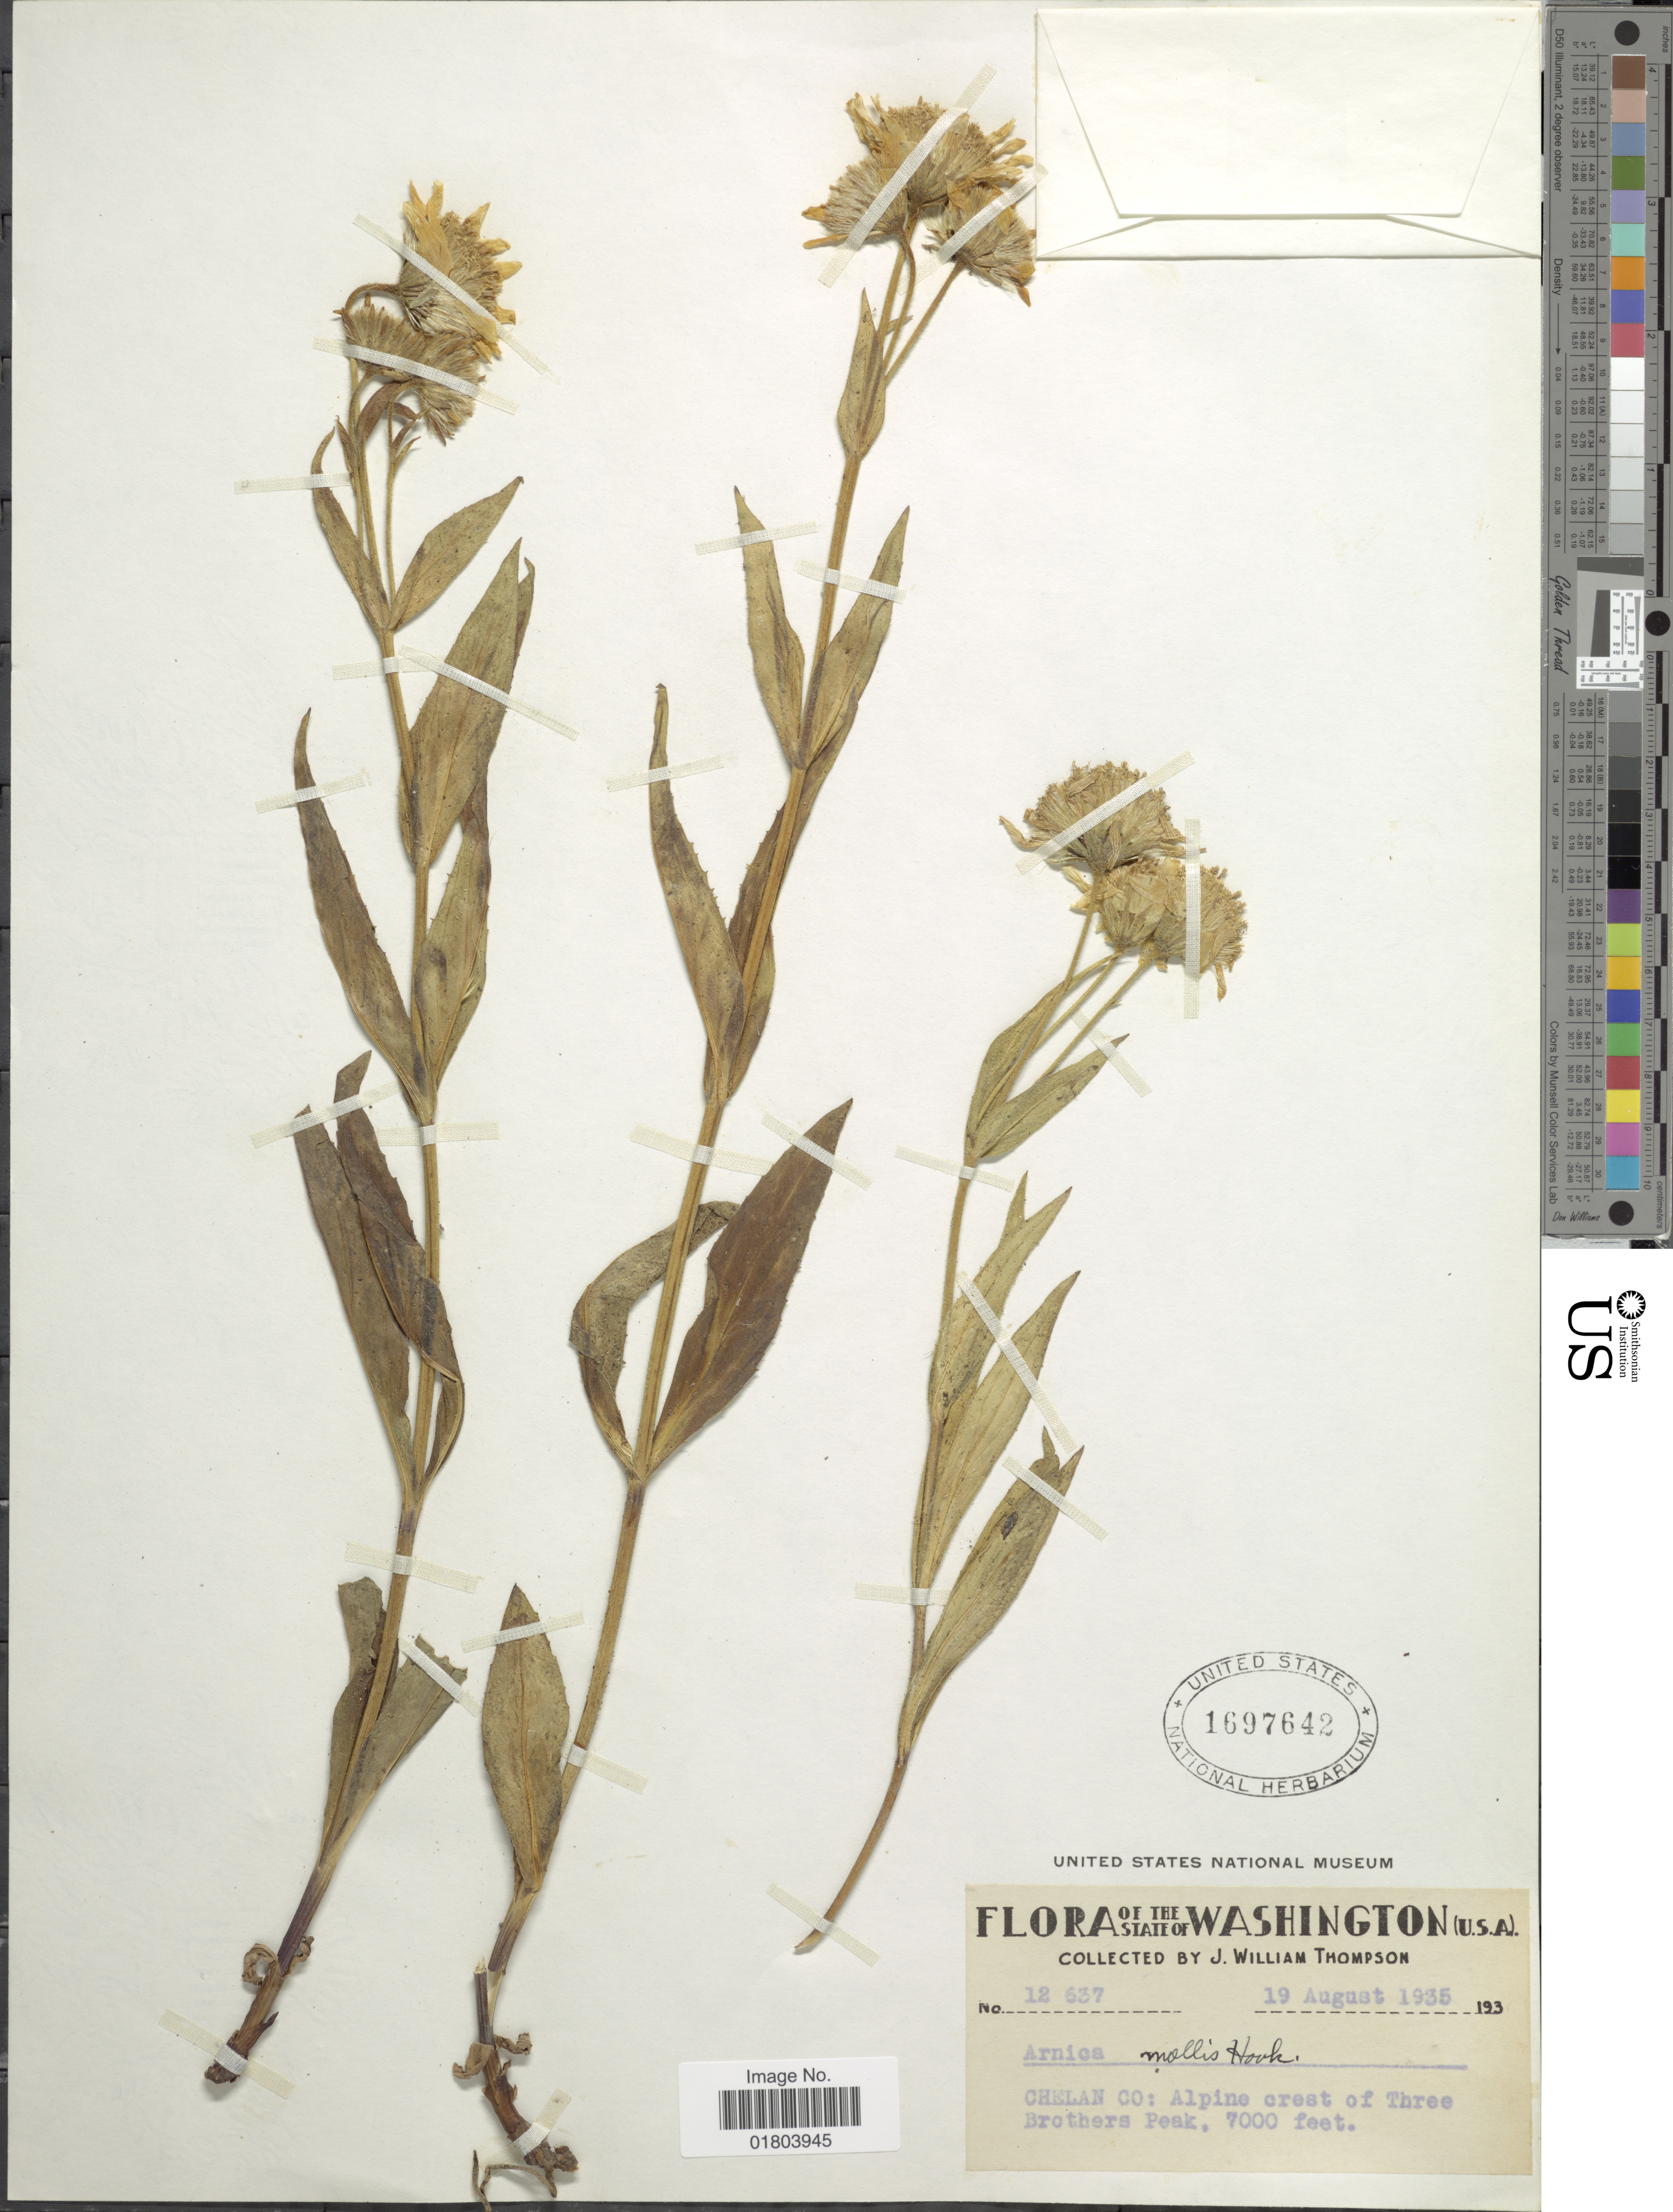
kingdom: Plantae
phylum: Tracheophyta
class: Magnoliopsida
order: Asterales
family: Asteraceae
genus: Arnica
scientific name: Arnica mollis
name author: Hook.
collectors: J. W. Thompson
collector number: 12637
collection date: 1935-08-19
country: United States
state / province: Washington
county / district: Chelan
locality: Chelan Co: Alpine crest of Three Brothers Peak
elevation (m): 2134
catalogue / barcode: US 1697642